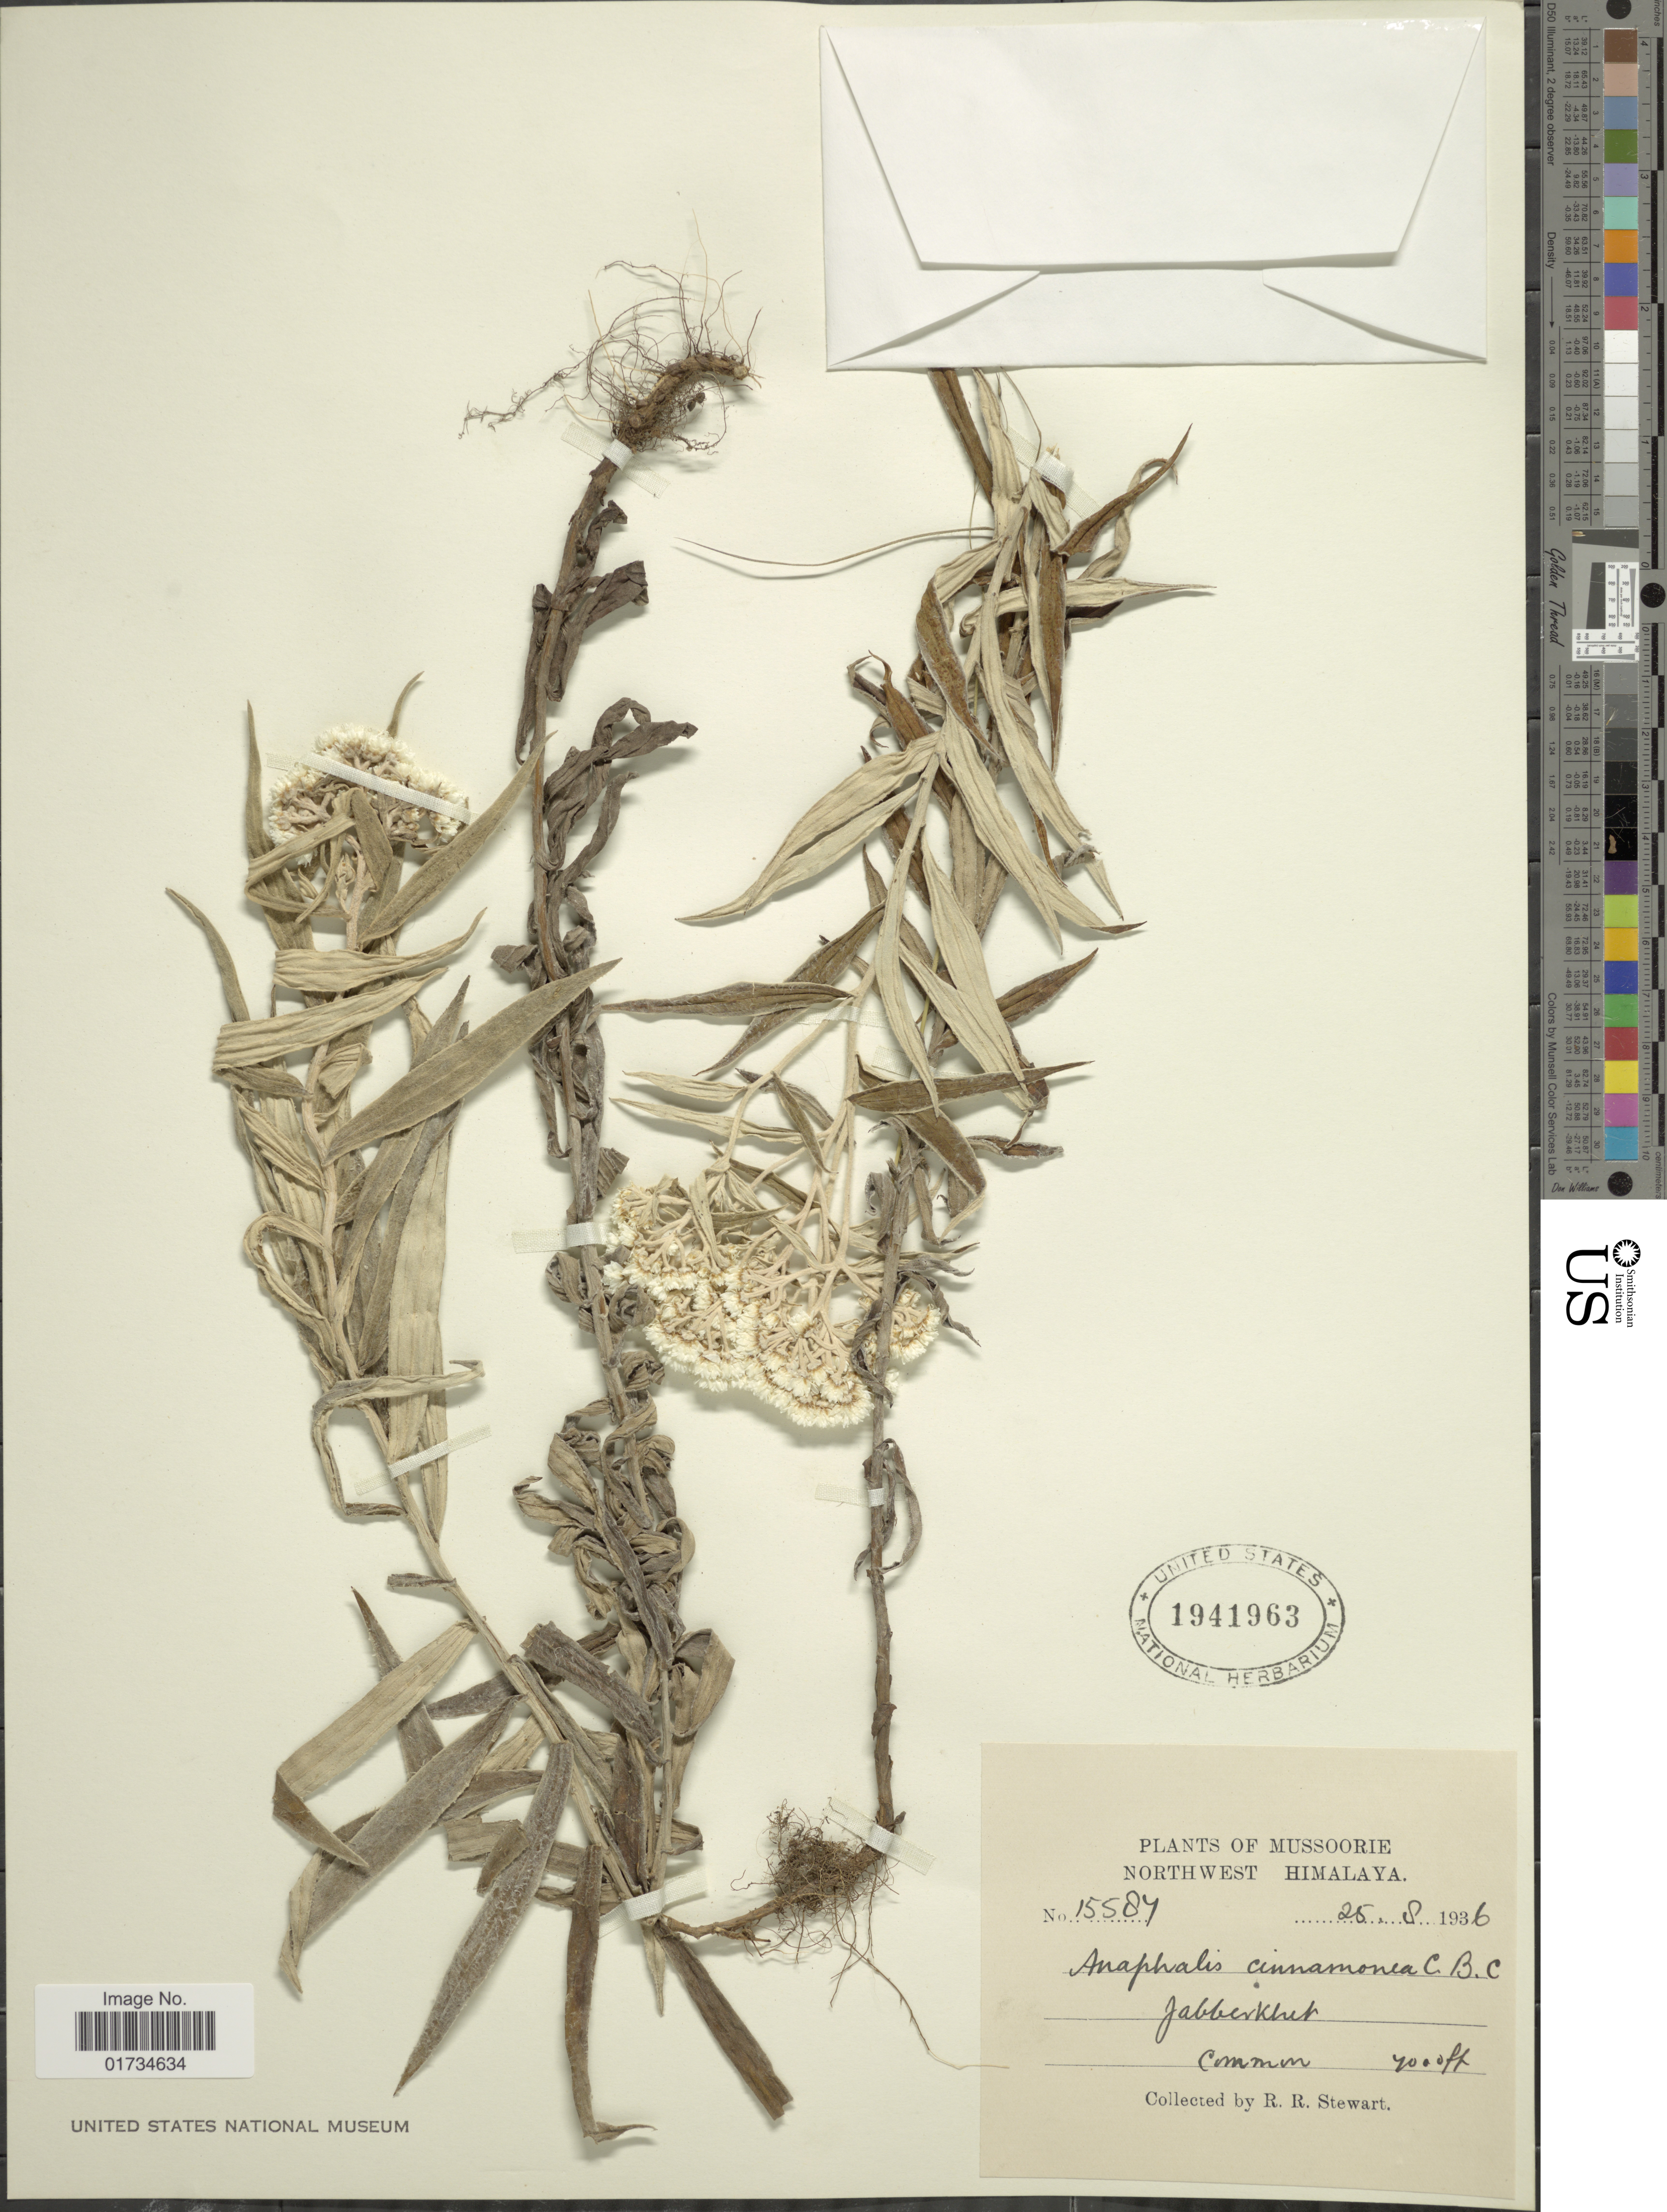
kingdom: Plantae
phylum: Tracheophyta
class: Magnoliopsida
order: Asterales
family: Asteraceae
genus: Anaphalis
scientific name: Anaphalis margaritacea var. cinnamomea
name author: (DC.) Herder & Maxim.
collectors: R. R. Stewart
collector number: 15584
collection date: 1936-08-25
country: India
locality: Mussooria. Northwest Himalaya.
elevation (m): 1219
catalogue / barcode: US 1941963